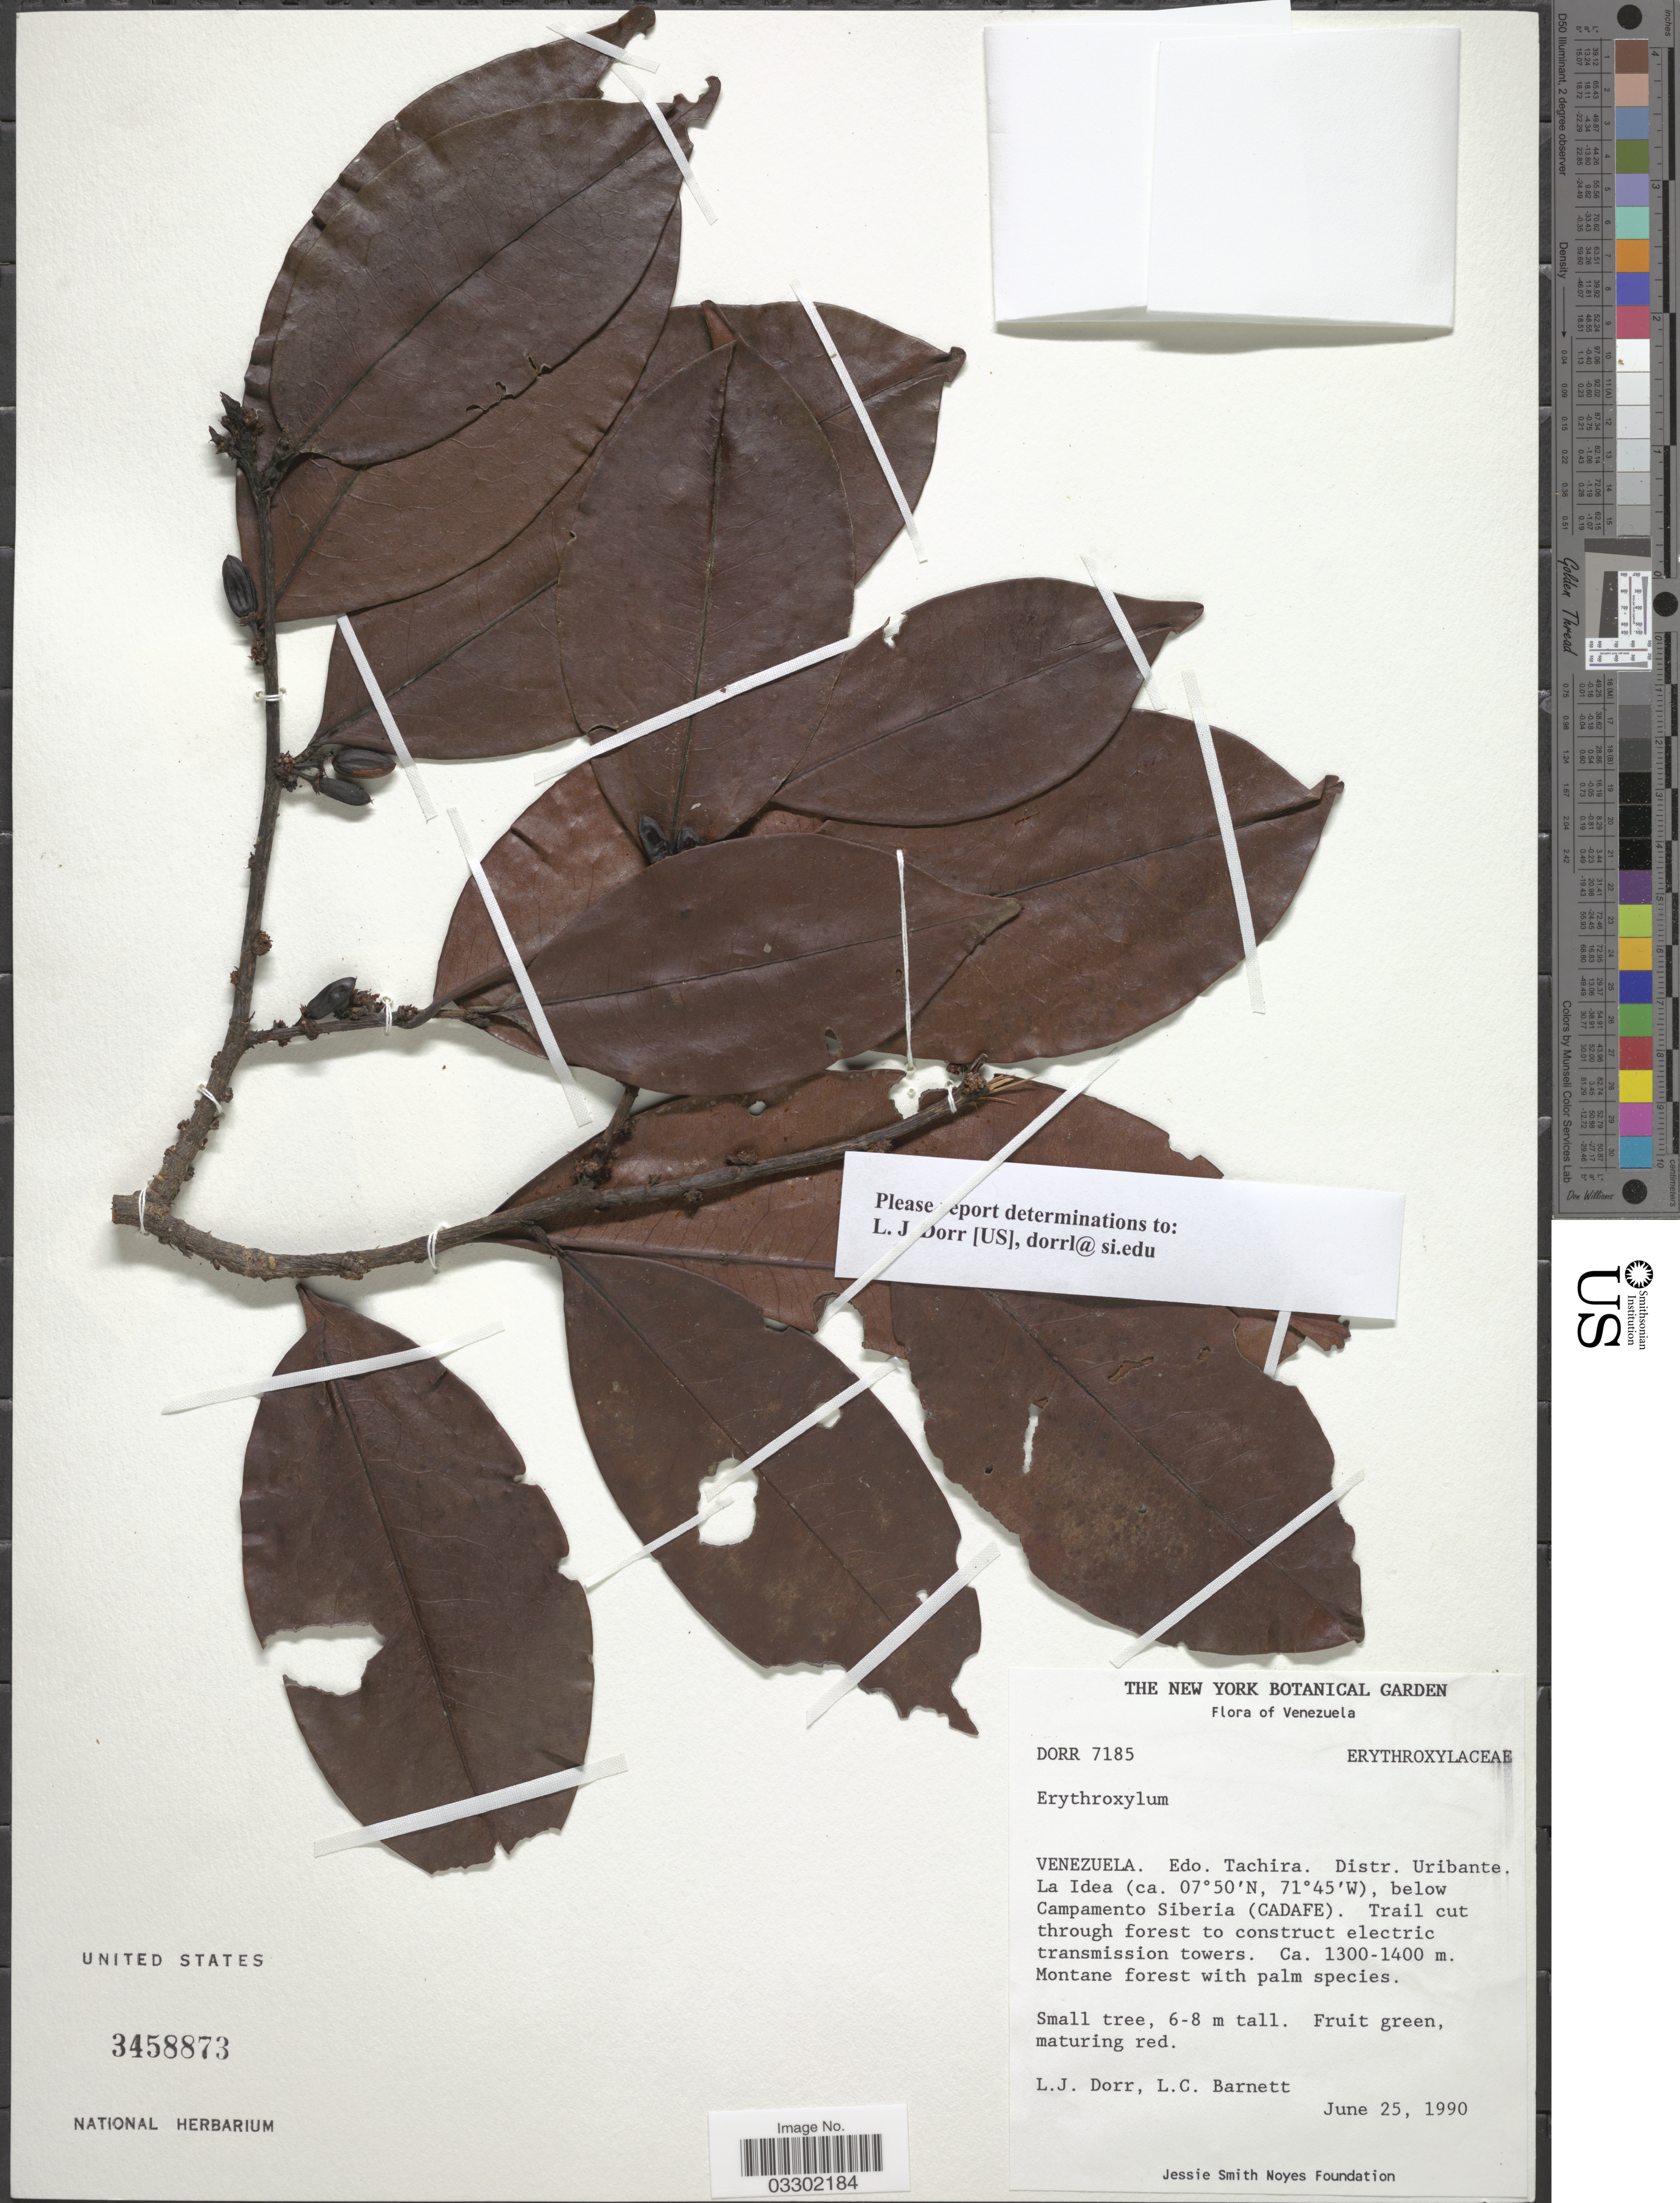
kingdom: Plantae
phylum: Tracheophyta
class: Magnoliopsida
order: Malpighiales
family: Erythroxylaceae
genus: Erythroxylum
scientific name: Erythroxylum sp.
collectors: L. J. Dorr & L. C. Barnett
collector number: DORR7185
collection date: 1990-06-25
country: Venezuela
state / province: Táchira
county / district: Uribante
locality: La Idea below Campamento Siberia (CADAFE)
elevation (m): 1300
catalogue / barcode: US 3458873